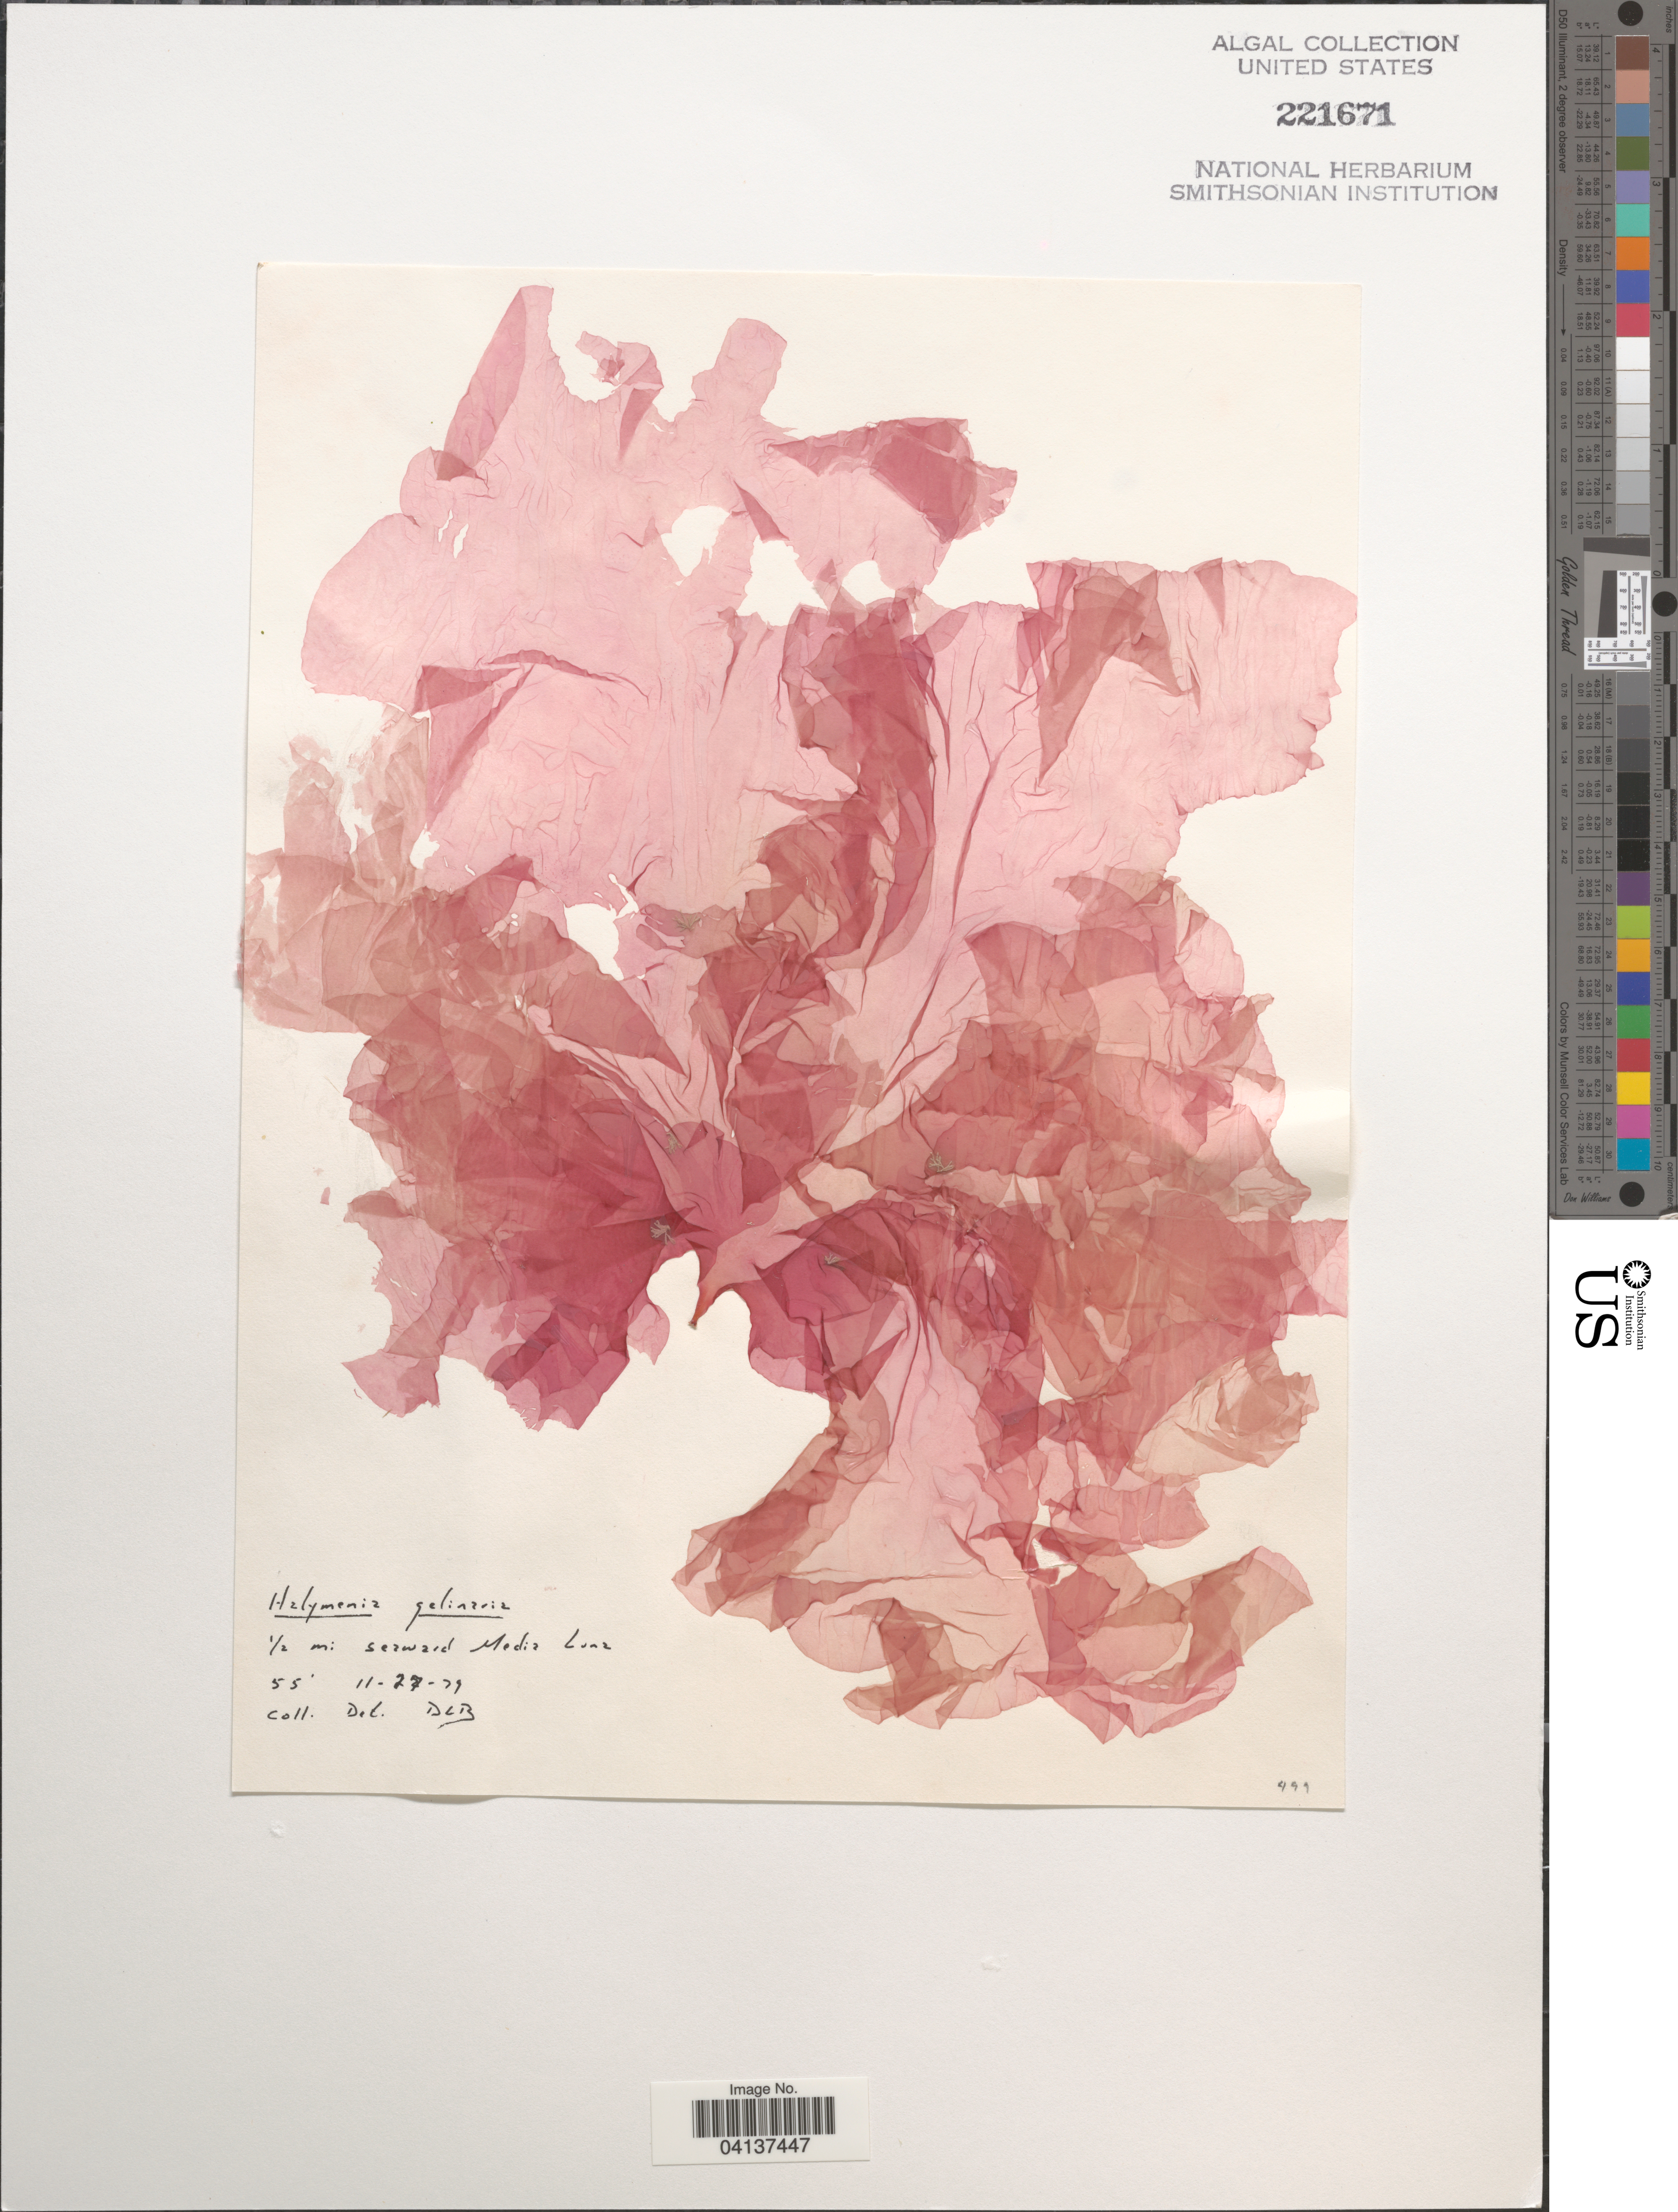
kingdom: Plantae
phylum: Rhodophyta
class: Florideophyceae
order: Halymeniales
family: Halymeniaceae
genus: Halymenia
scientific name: Halymenia floridana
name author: J. Agardh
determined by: Algae name updating Project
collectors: D. L. B.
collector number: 491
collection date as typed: Transcribed d/m/y: 27/11/79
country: Puerto Rico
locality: ½ mi seaward Media Luna.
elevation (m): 17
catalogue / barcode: US 221671